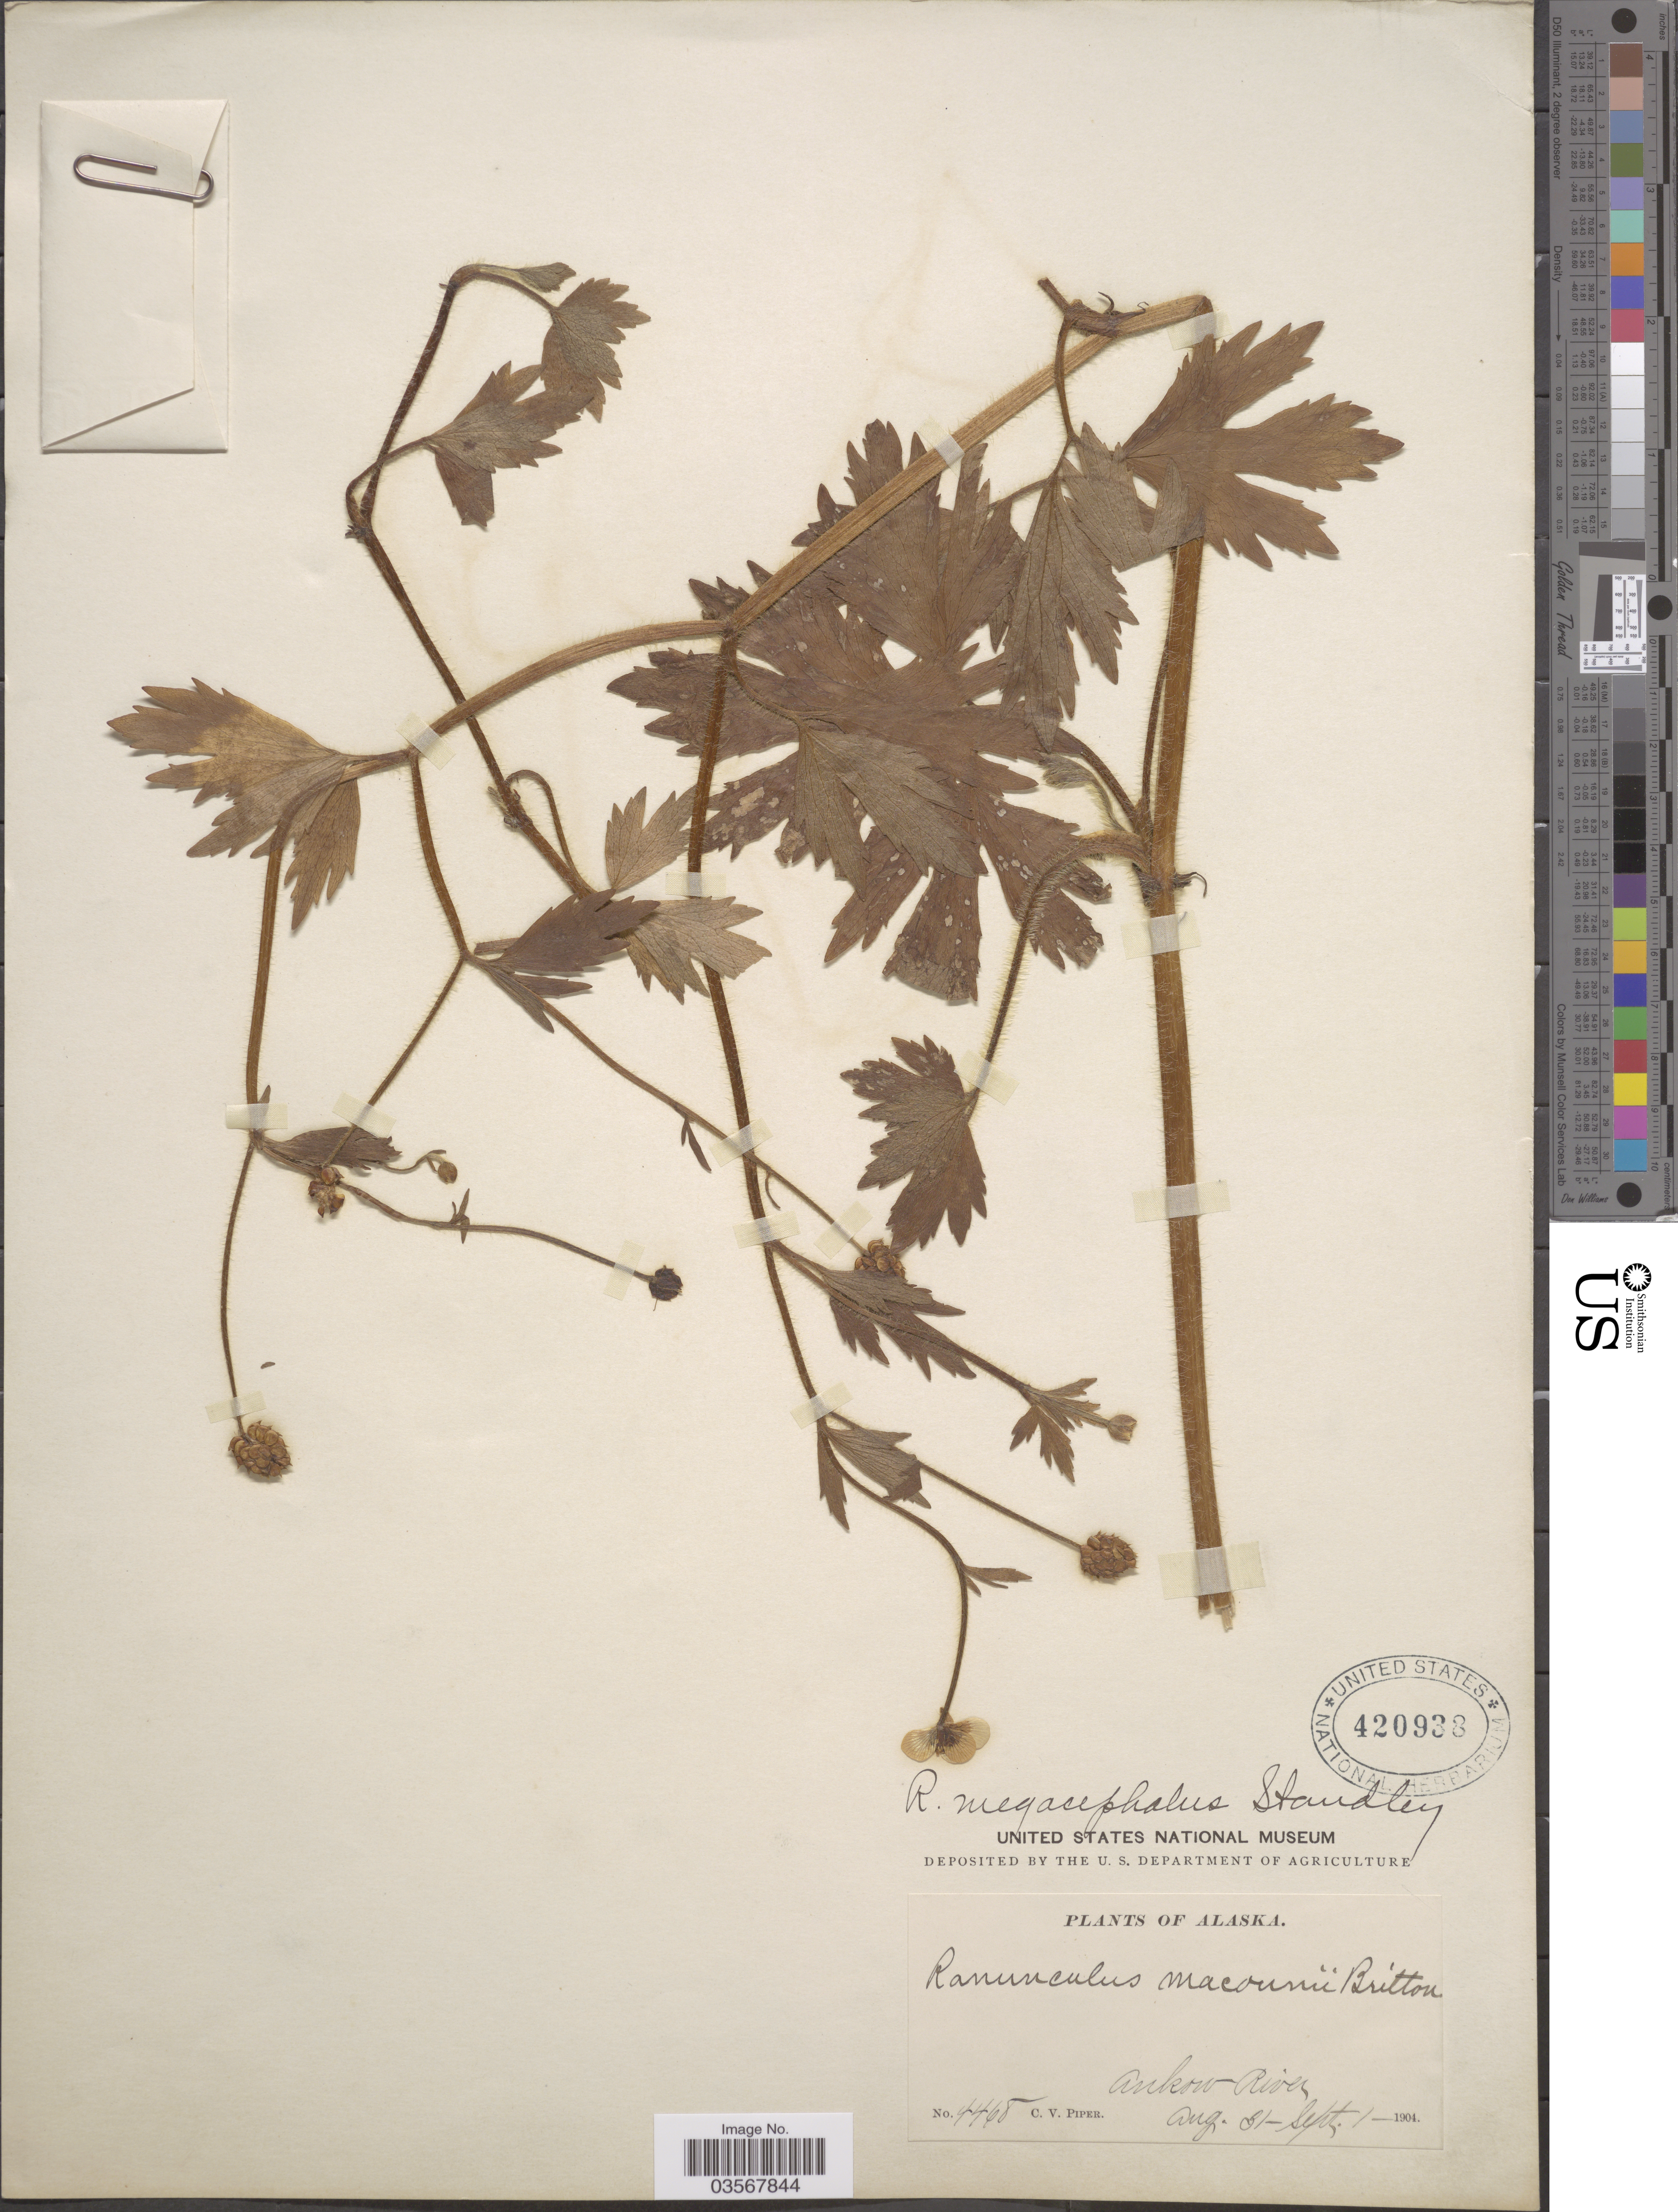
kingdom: Plantae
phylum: Tracheophyta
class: Magnoliopsida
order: Ranunculales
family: Ranunculaceae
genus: Ranunculus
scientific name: Ranunculus megacephalus Standl., ined.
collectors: C. V. Piper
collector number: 4468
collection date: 1904-08-31/1904-09-01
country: United States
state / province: Alaska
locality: Ankow River.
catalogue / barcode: US 420938